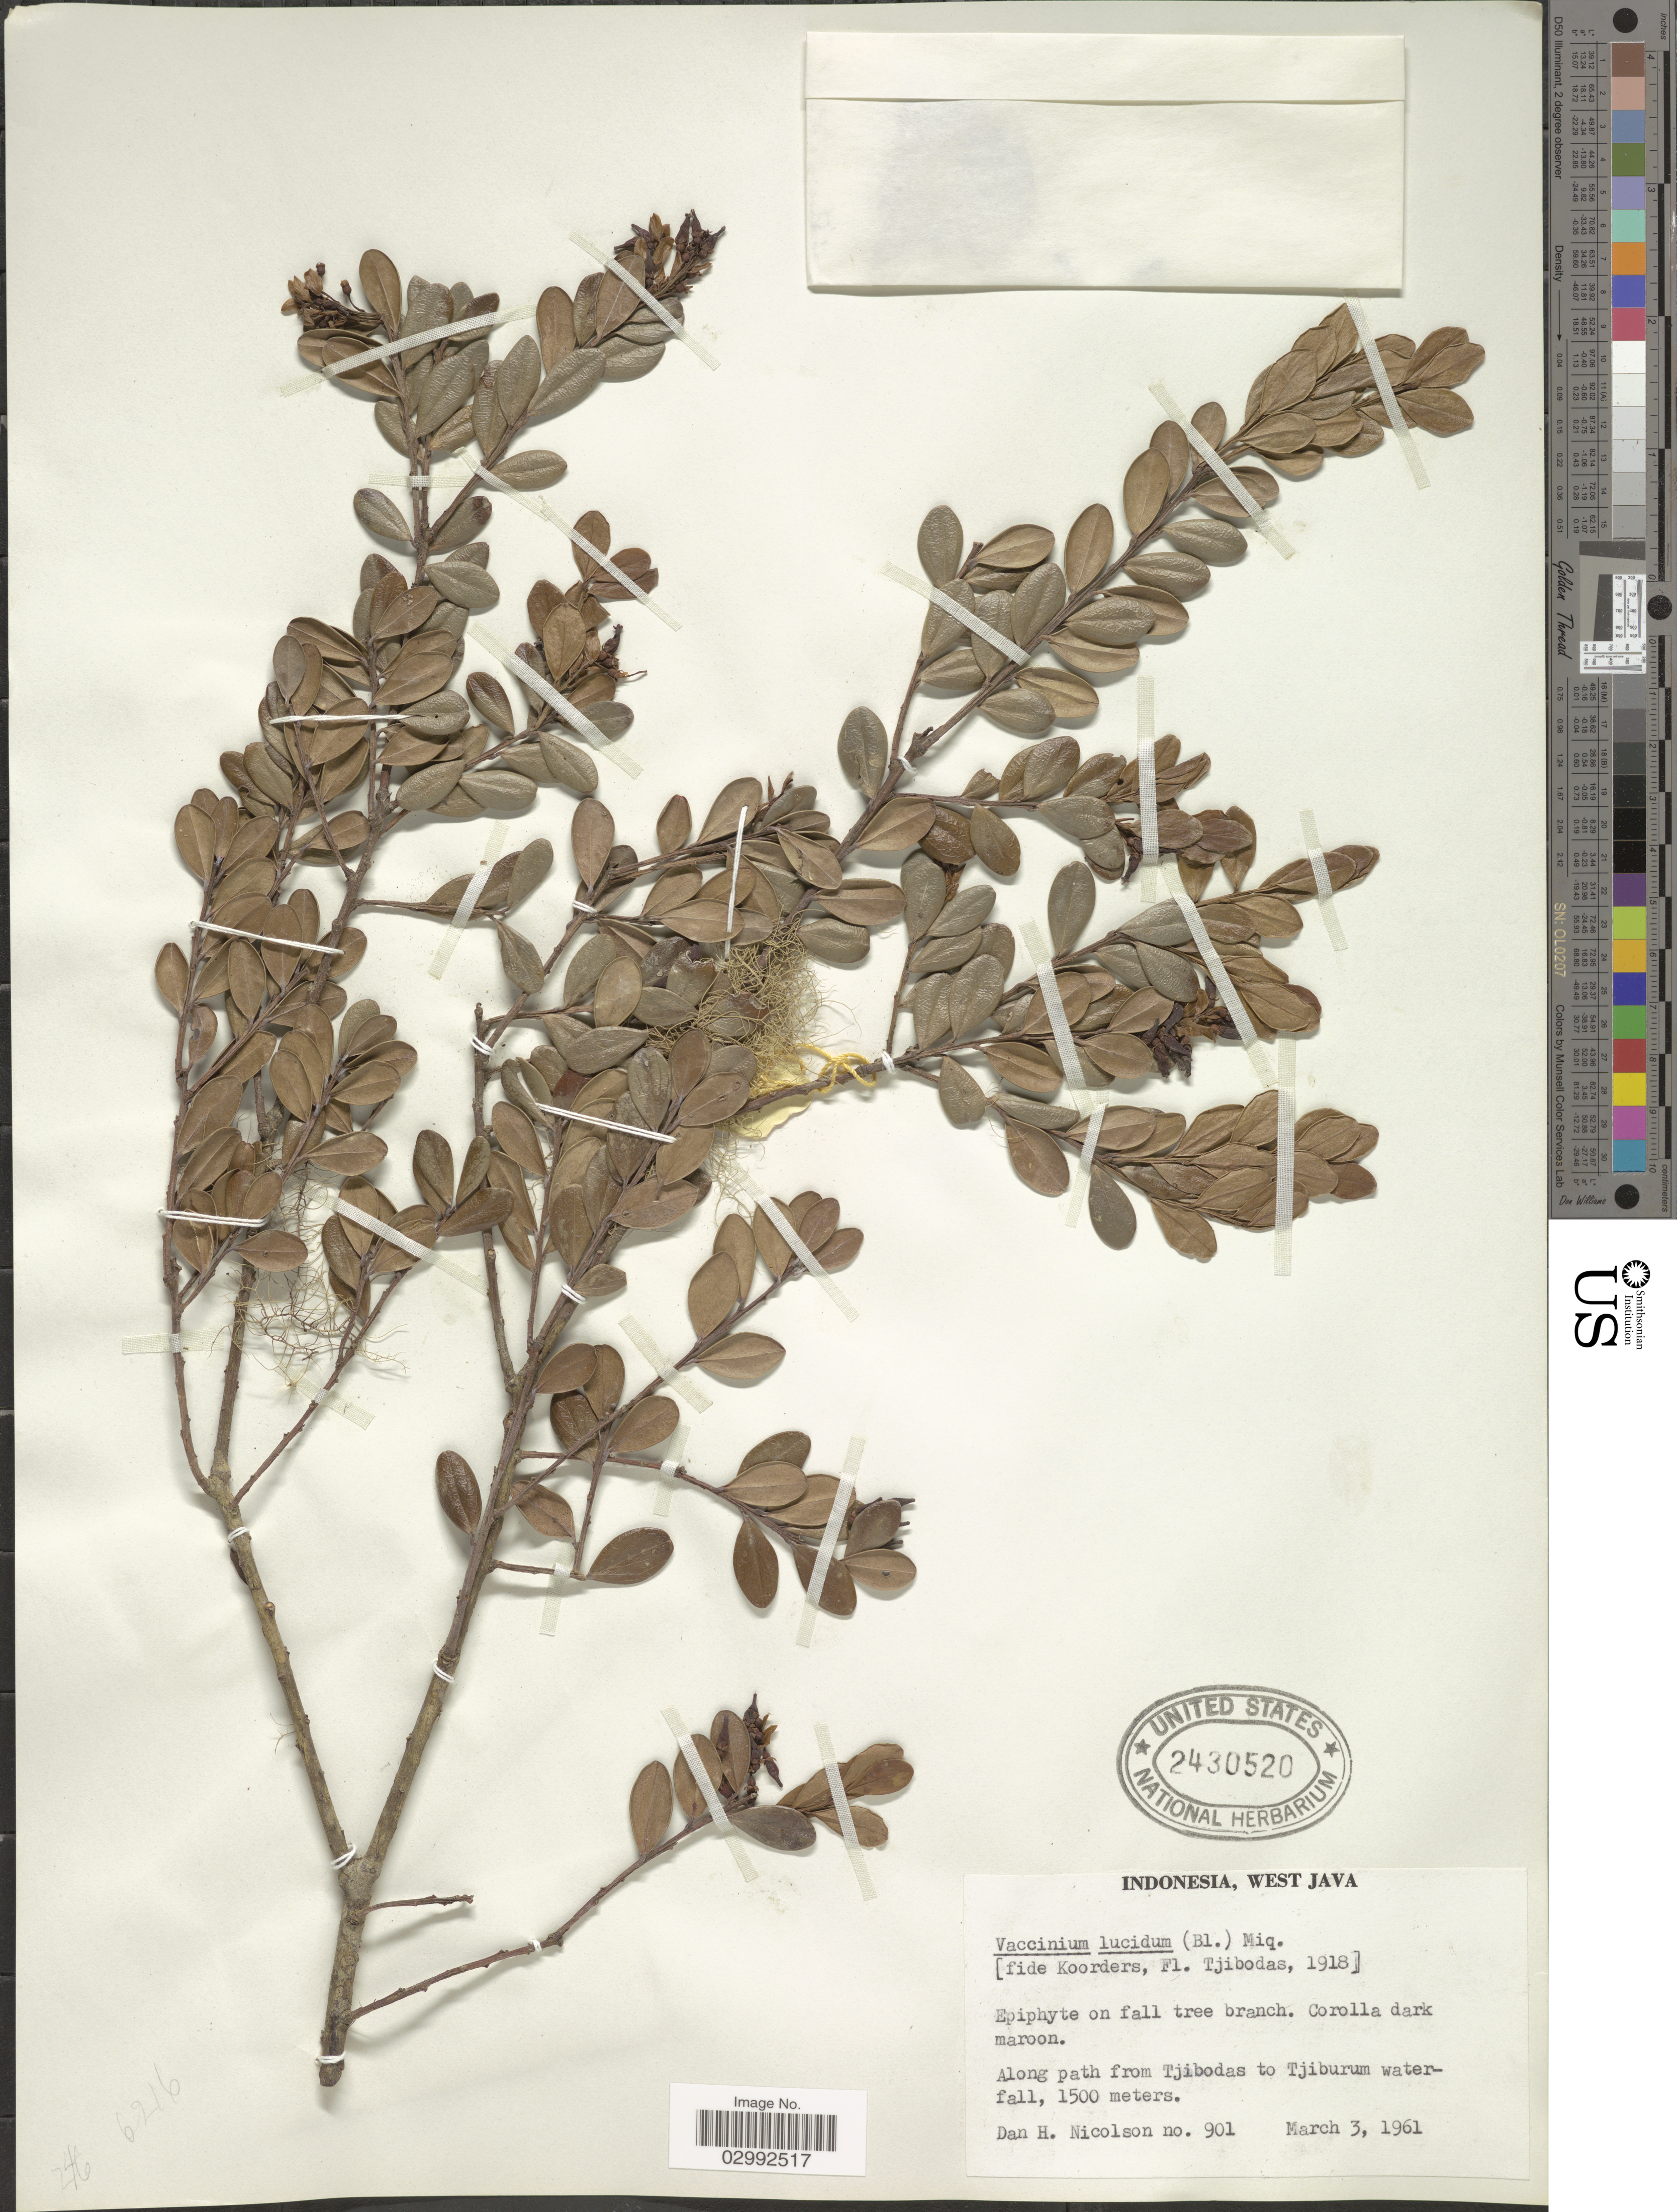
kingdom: Plantae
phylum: Tracheophyta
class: Magnoliopsida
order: Ericales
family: Ericaceae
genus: Vaccinium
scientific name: Vaccinium lucidum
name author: Miq.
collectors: D. H. Nicolson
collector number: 901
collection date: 1961-03-03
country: Indonesia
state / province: Java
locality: West Java, Along path from Tjibodas to Tjiburum waterfall.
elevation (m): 1500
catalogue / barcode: US 2430520